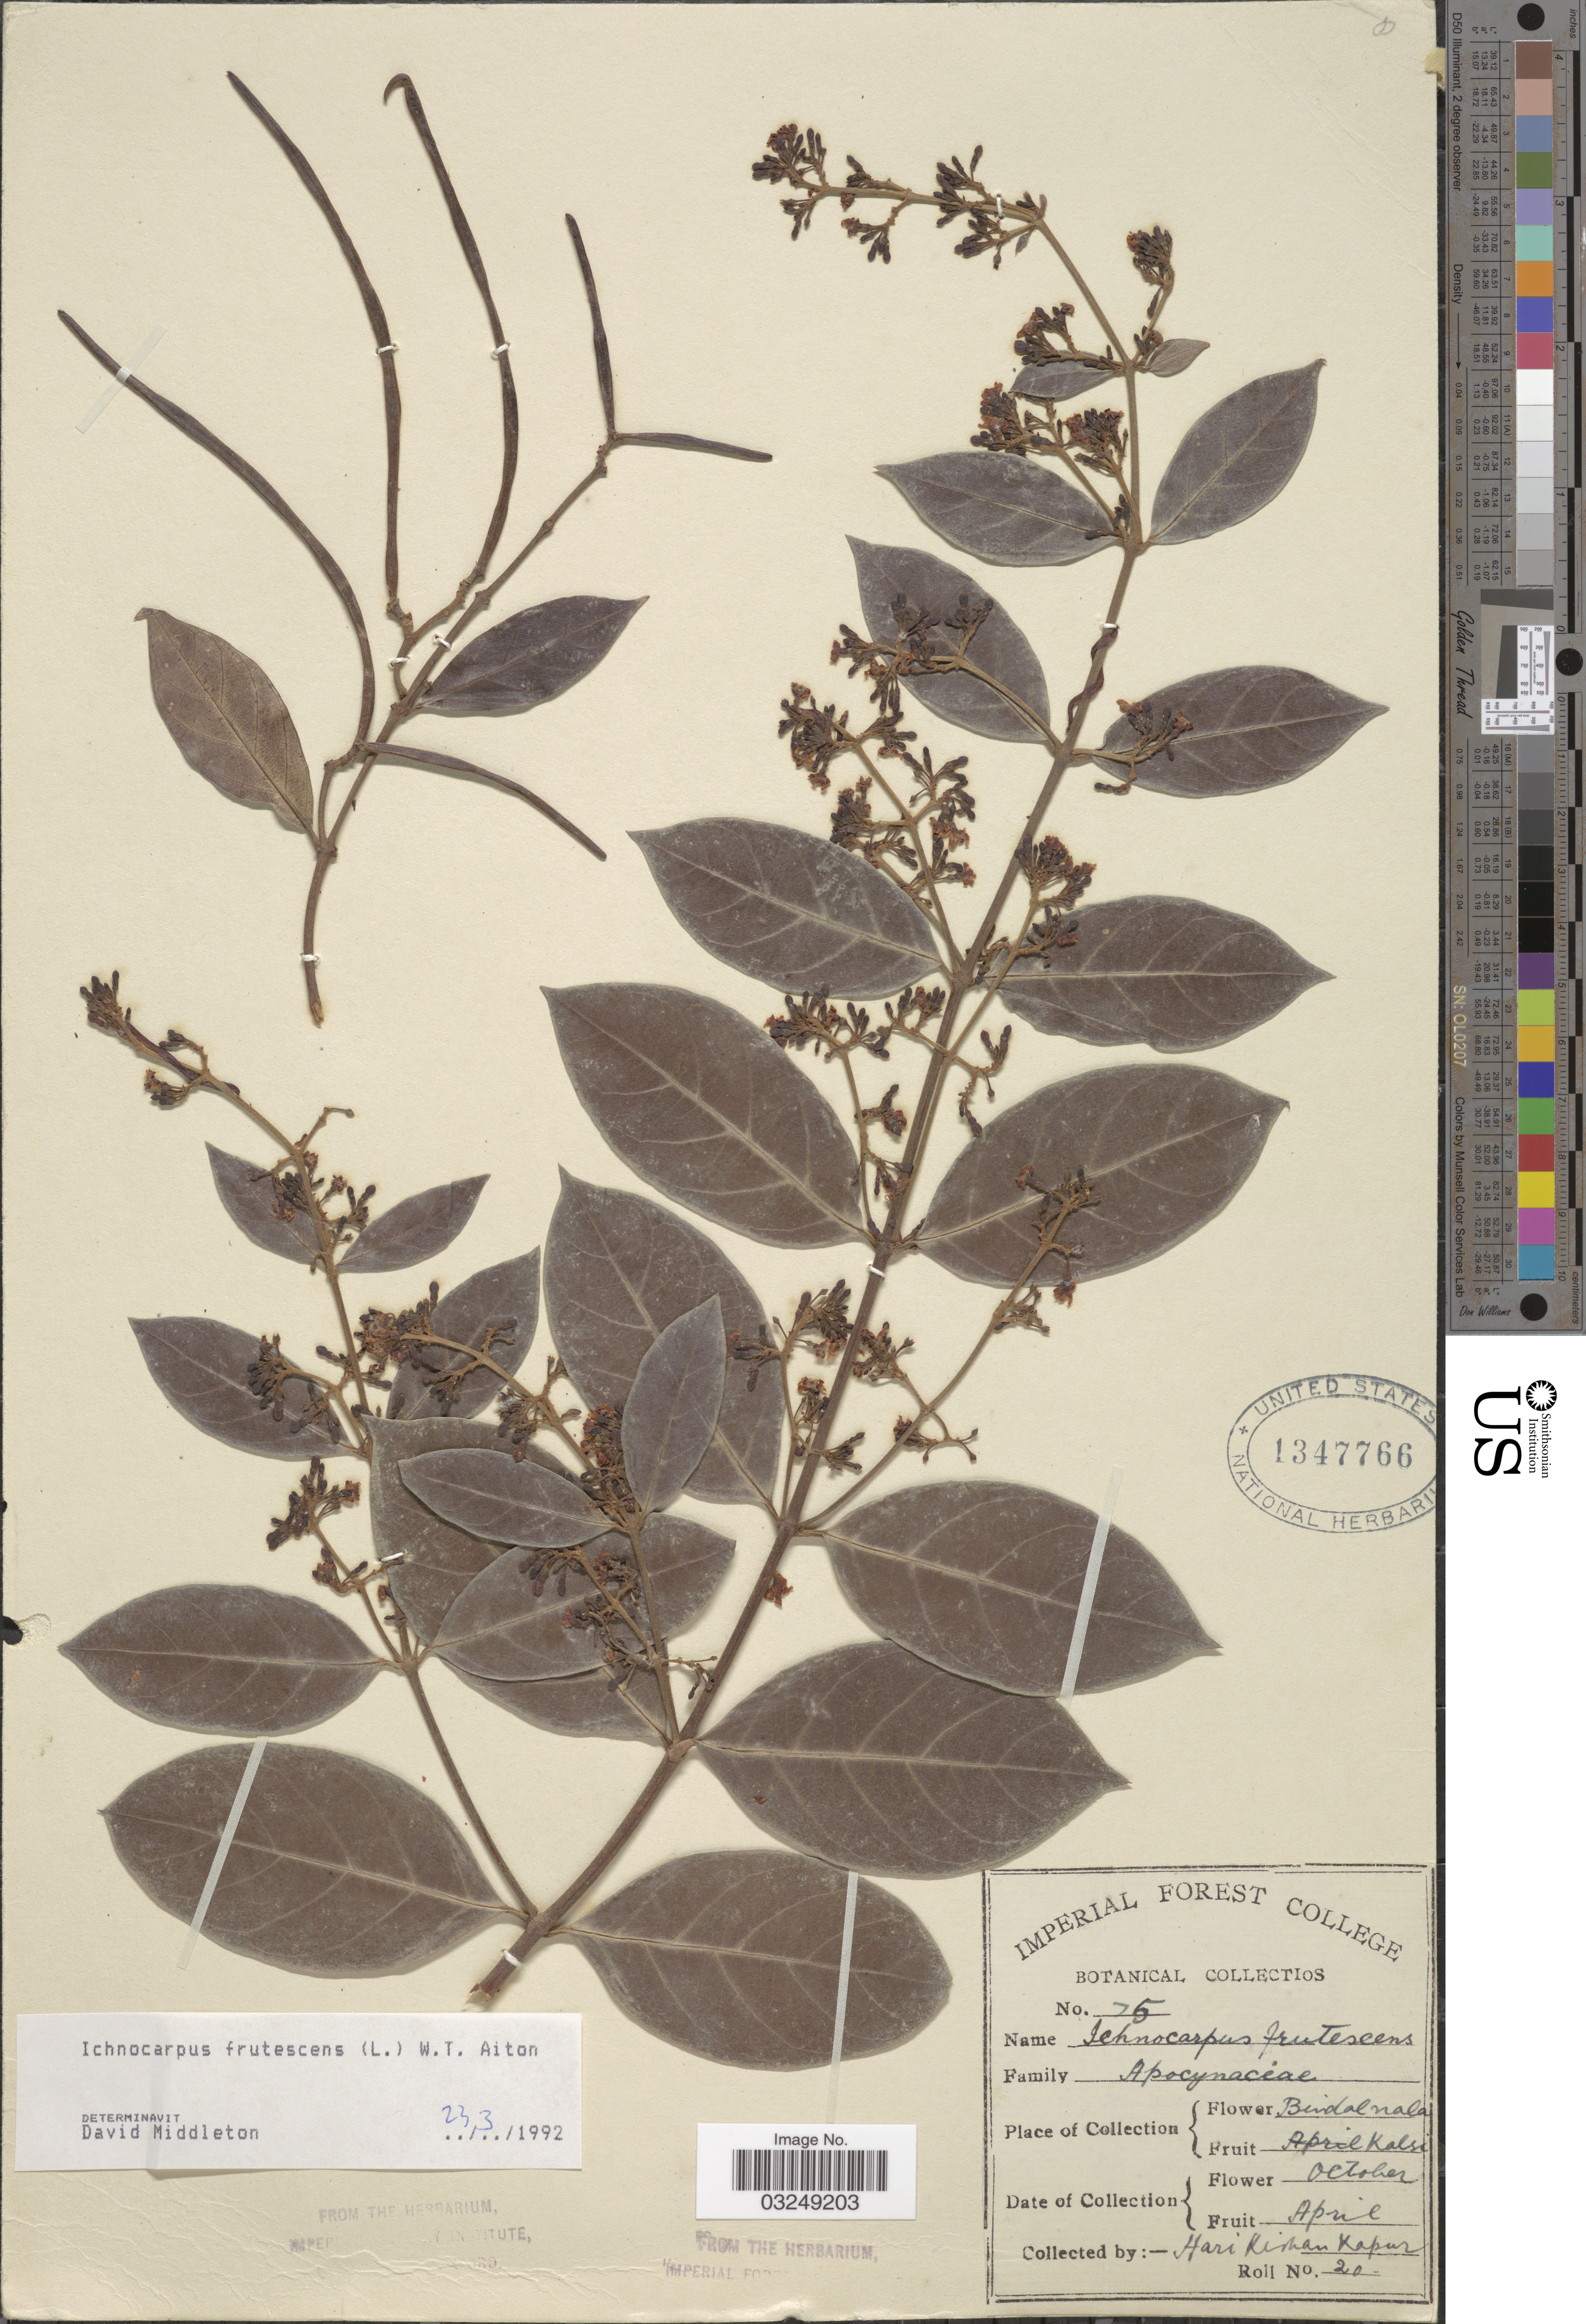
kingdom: Plantae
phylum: Tracheophyta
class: Magnoliopsida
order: Gentianales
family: Apocynaceae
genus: Ichnocarpus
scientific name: Ichnocarpus frutescens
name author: (L.) W.T. Aiton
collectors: H. Kapur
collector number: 75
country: India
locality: Bindalnala. Kalsi.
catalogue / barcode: US 1347766